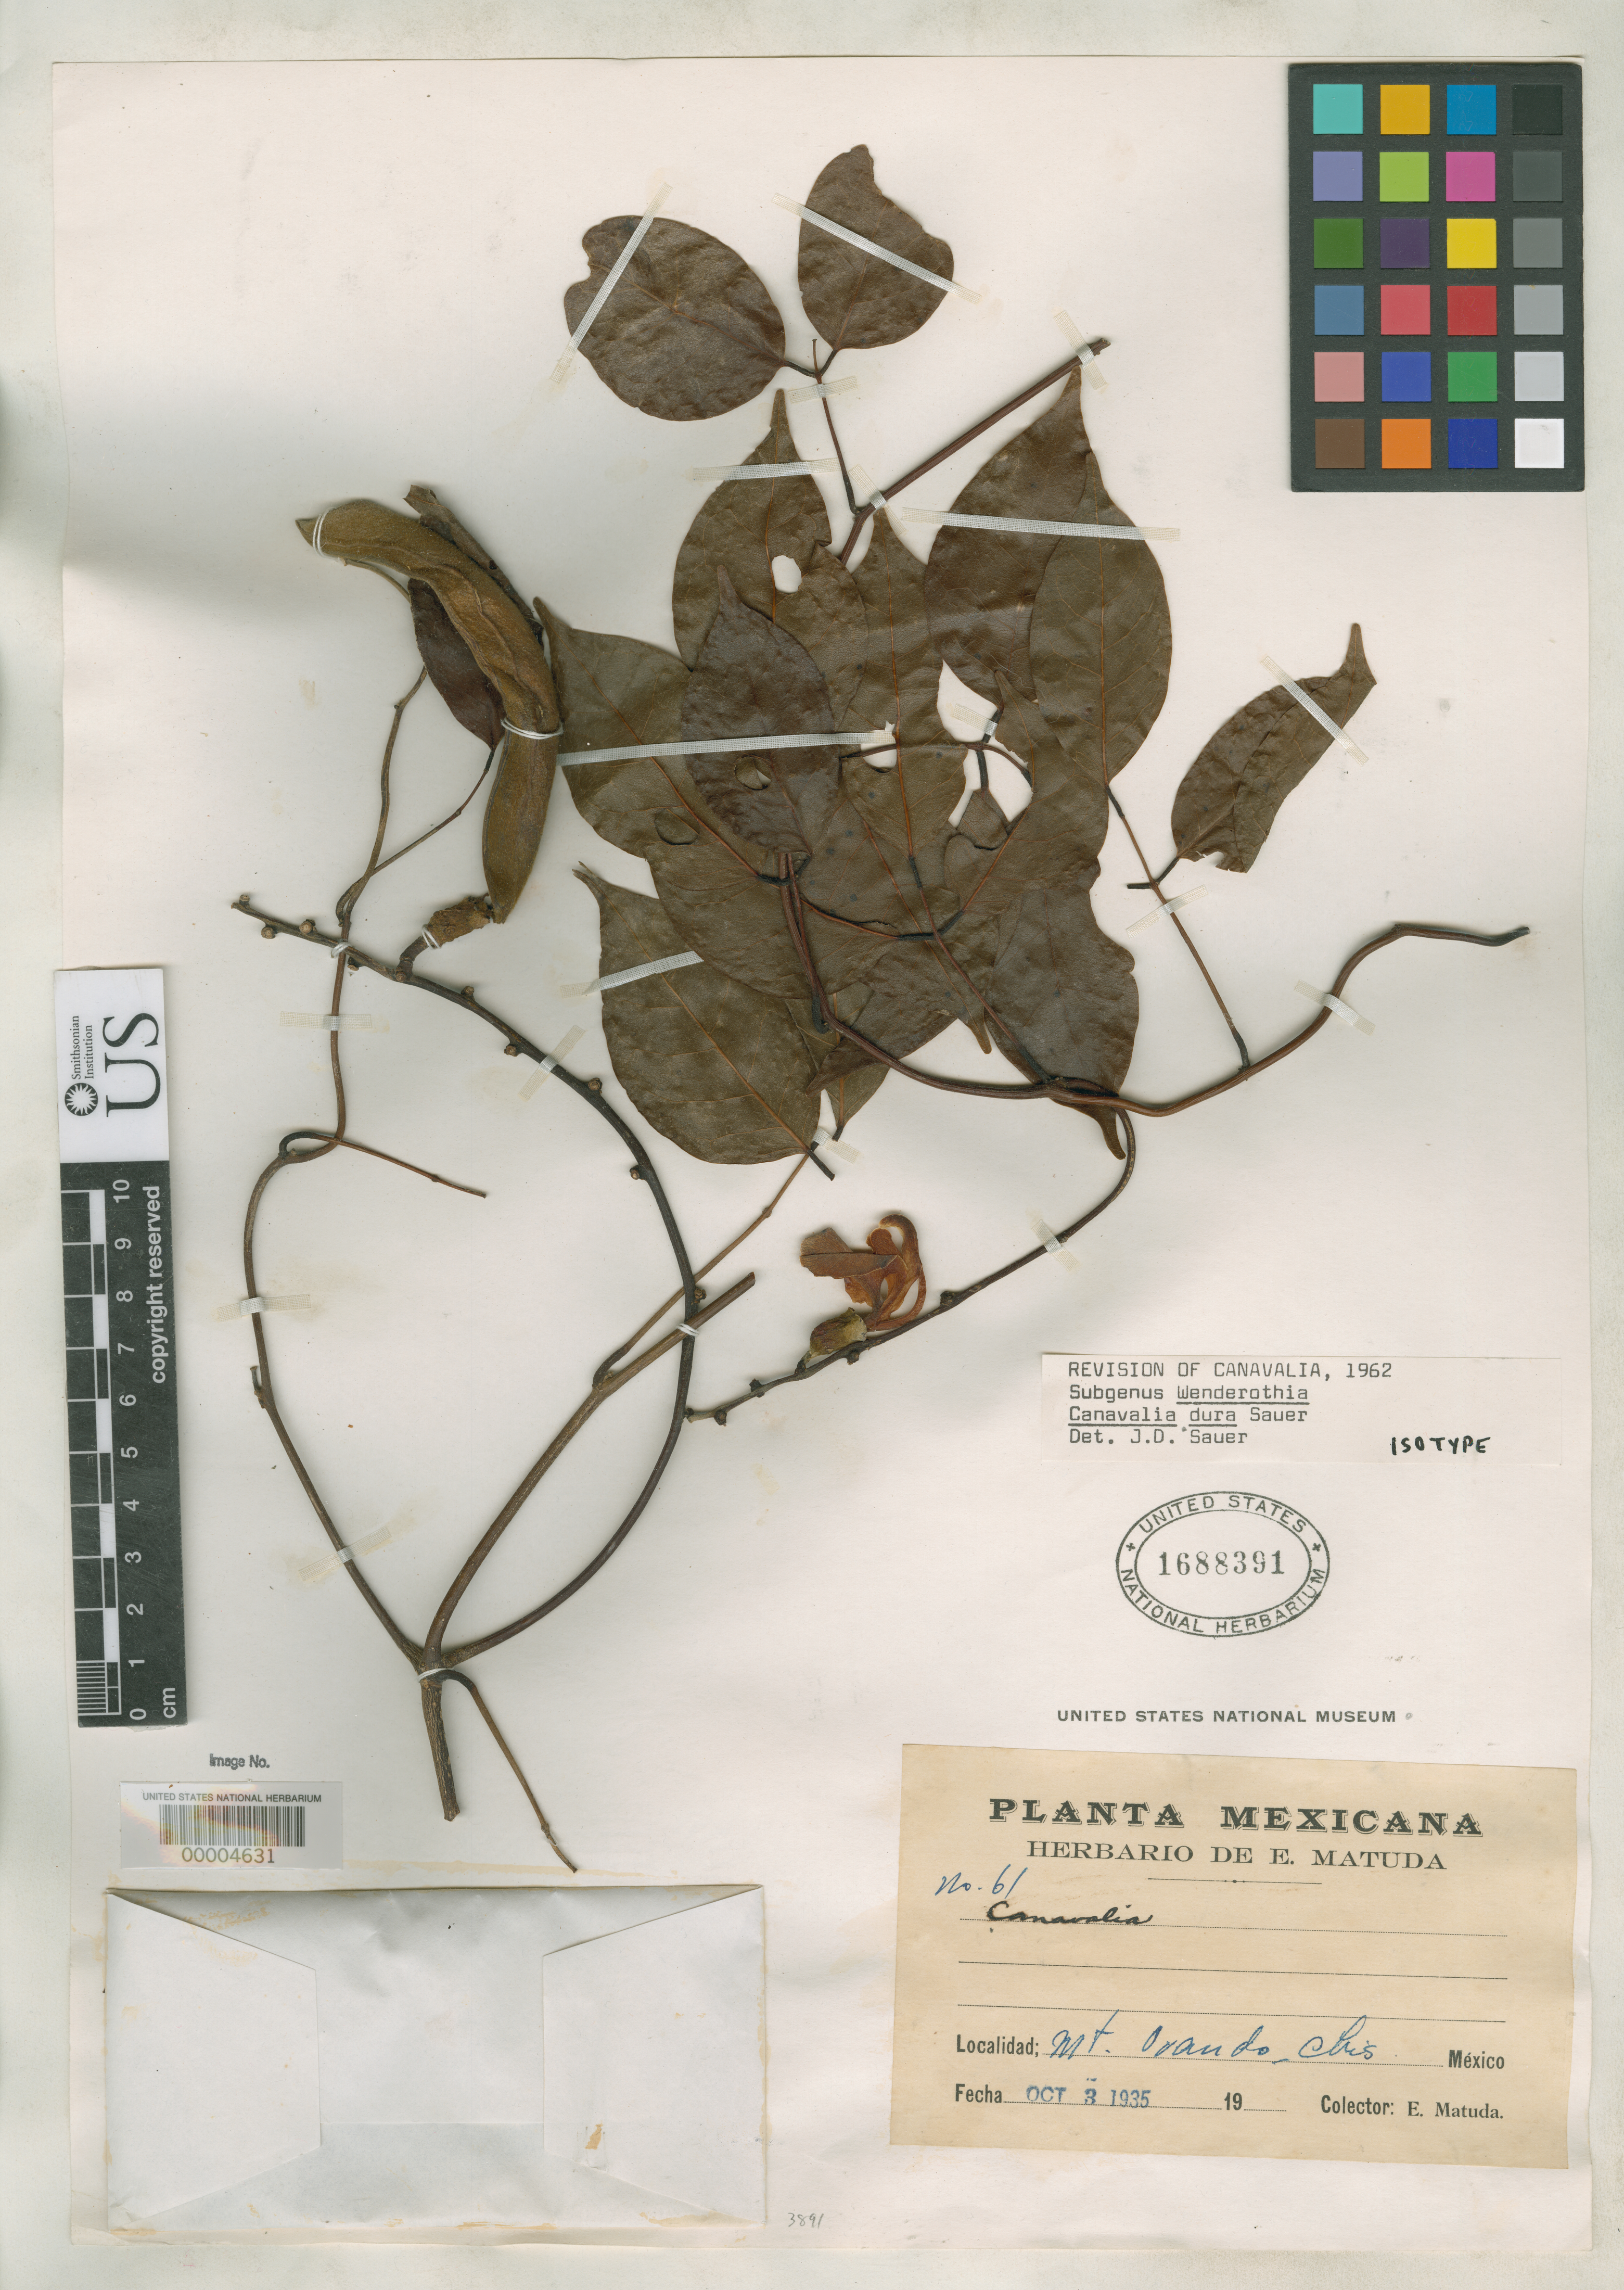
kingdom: Plantae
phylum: Tracheophyta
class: Magnoliopsida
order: Fabales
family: Fabaceae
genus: Canavalia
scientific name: Canavalia dura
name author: Sauer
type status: Isotype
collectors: E. Matuda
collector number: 61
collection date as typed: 03 Oct 1935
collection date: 1935-10-03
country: Mexico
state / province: Chiapas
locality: Mt. Ovando.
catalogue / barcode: US 1688391